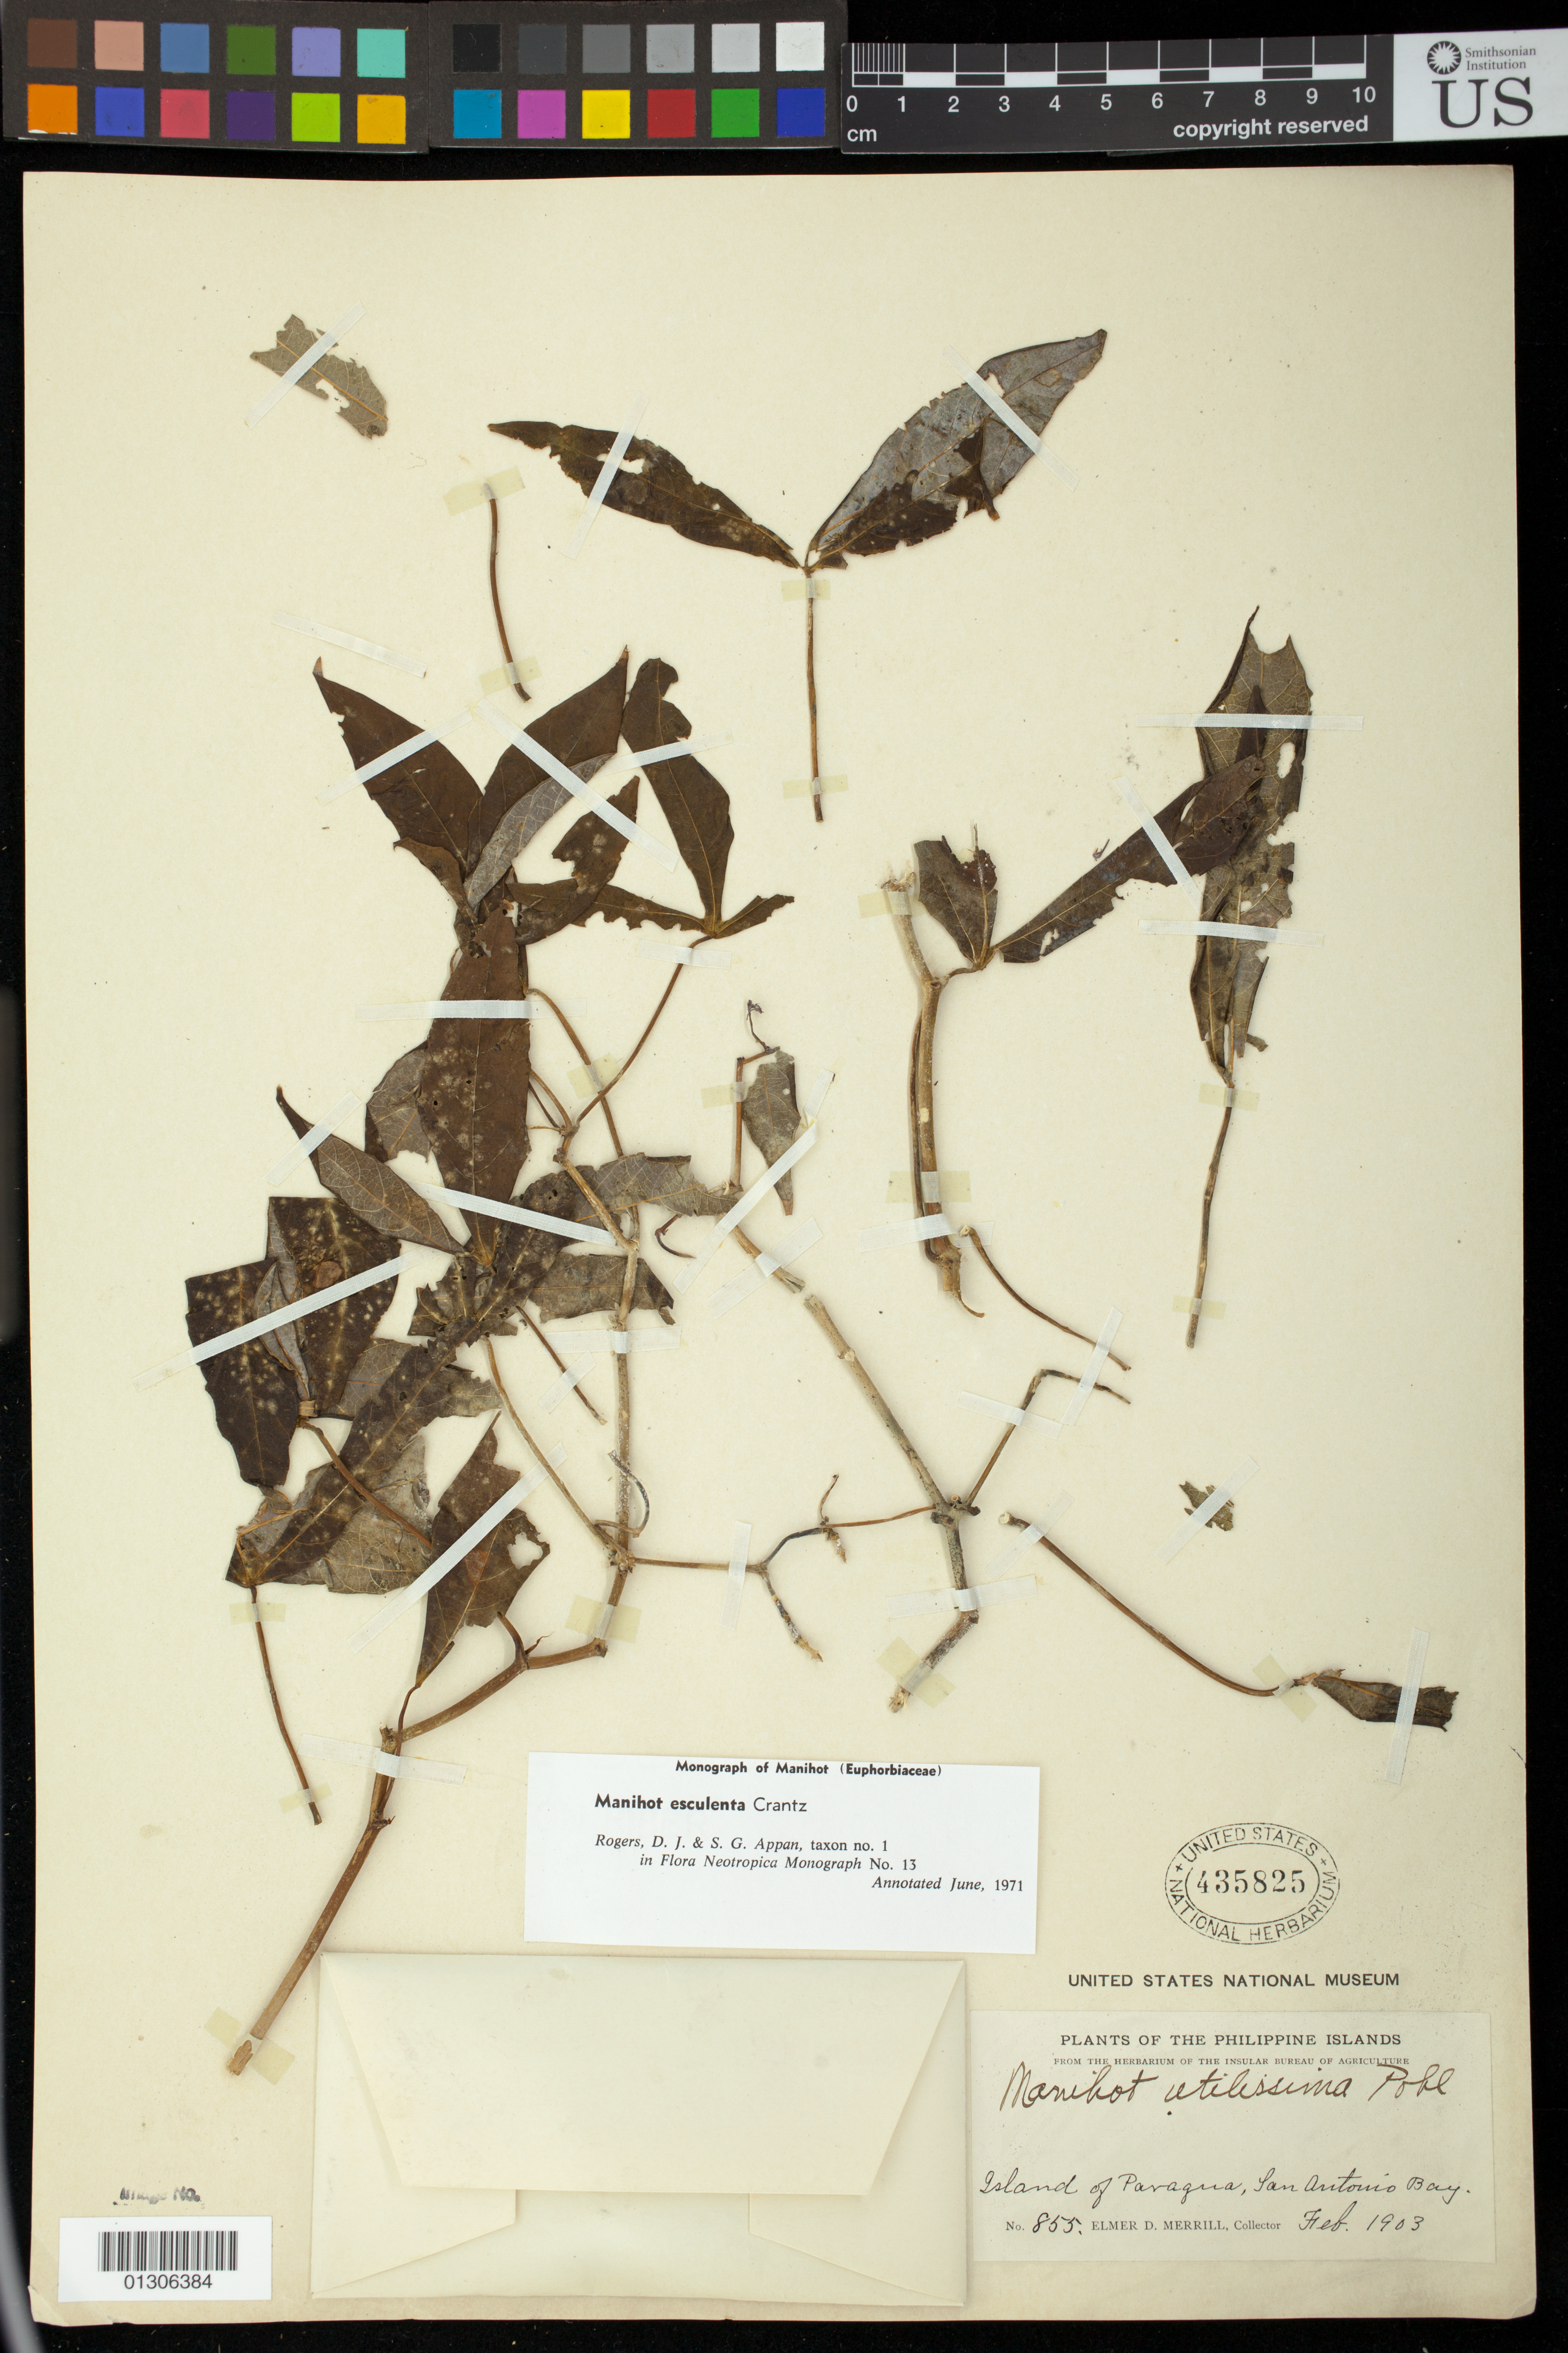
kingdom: Plantae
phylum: Tracheophyta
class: Magnoliopsida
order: Malpighiales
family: Euphorbiaceae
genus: Manihot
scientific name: Manihot esculenta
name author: Crantz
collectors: E. D. Merrill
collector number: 855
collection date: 1903-02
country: Philippines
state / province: Mimaropa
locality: Island of Paragua, San Antonio Bay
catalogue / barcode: US 435825